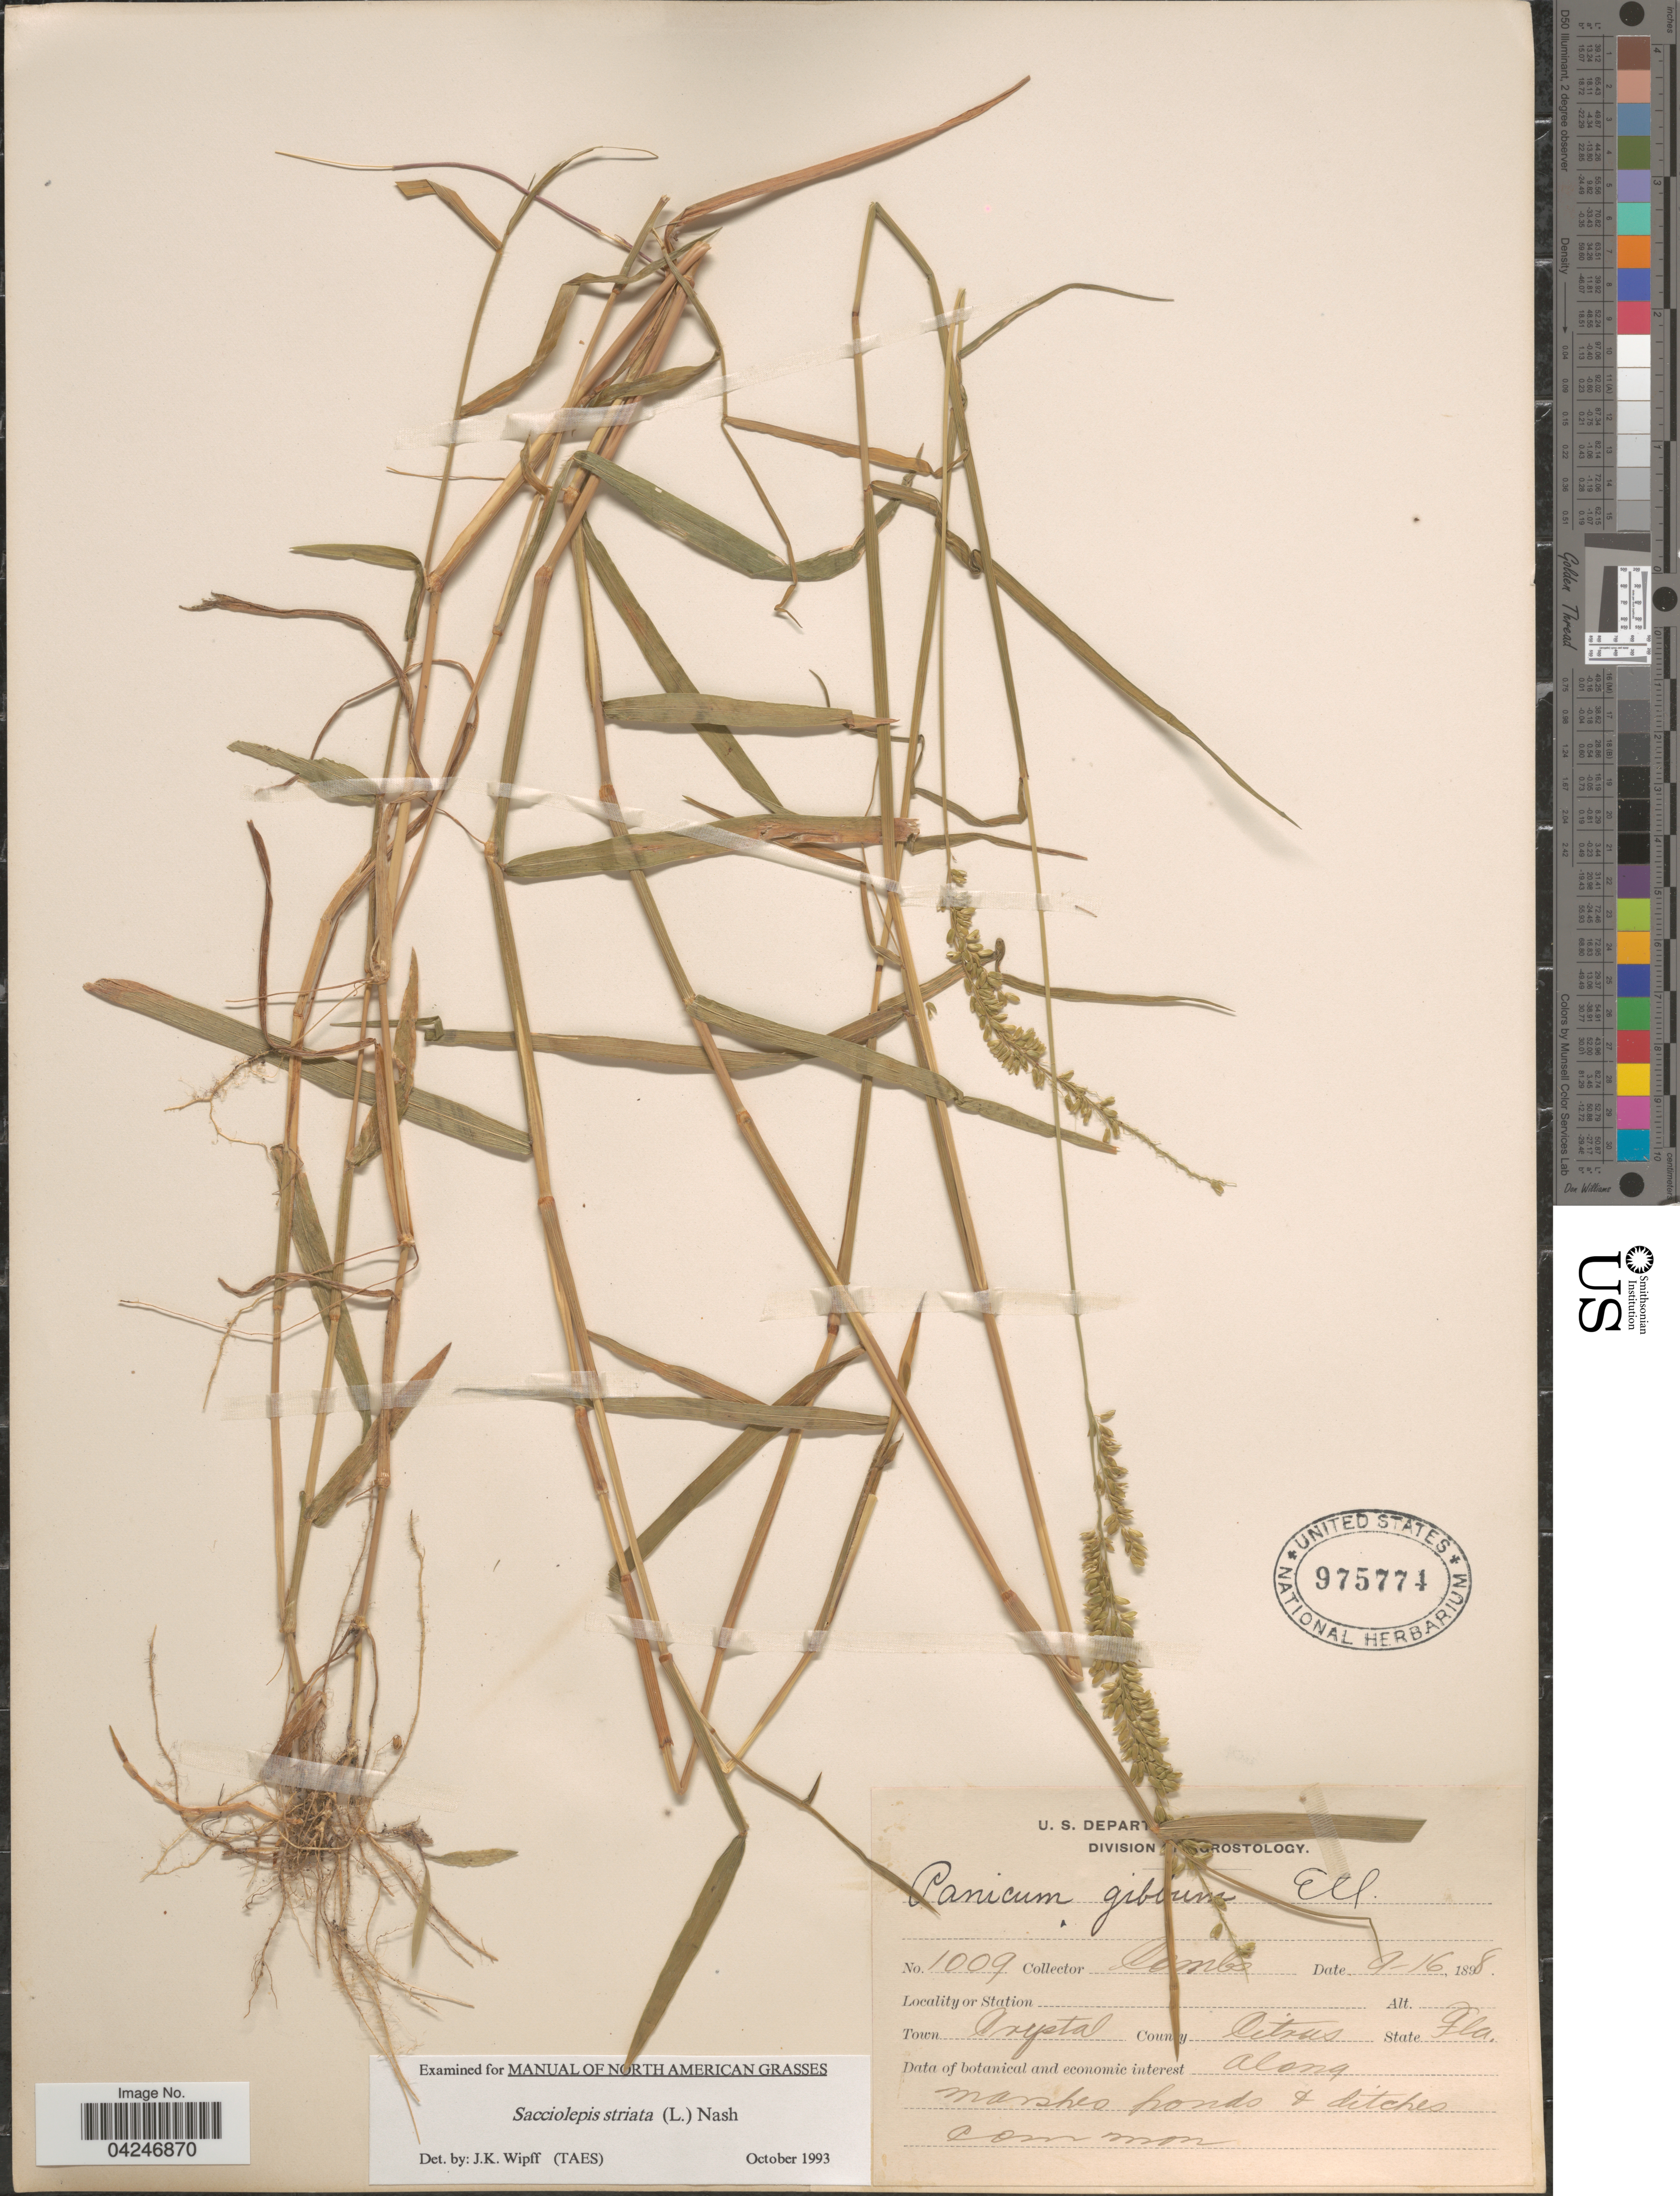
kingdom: Plantae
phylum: Tracheophyta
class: Liliopsida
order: Poales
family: Poaceae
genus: Sacciolepis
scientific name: Sacciolepis striata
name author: (L.) Nash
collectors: -. Combs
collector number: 1009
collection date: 1898-09-16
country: United States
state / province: Florida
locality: Town Crystal. County Citrus. Along marshes ponds + ditches.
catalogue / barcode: US 975774